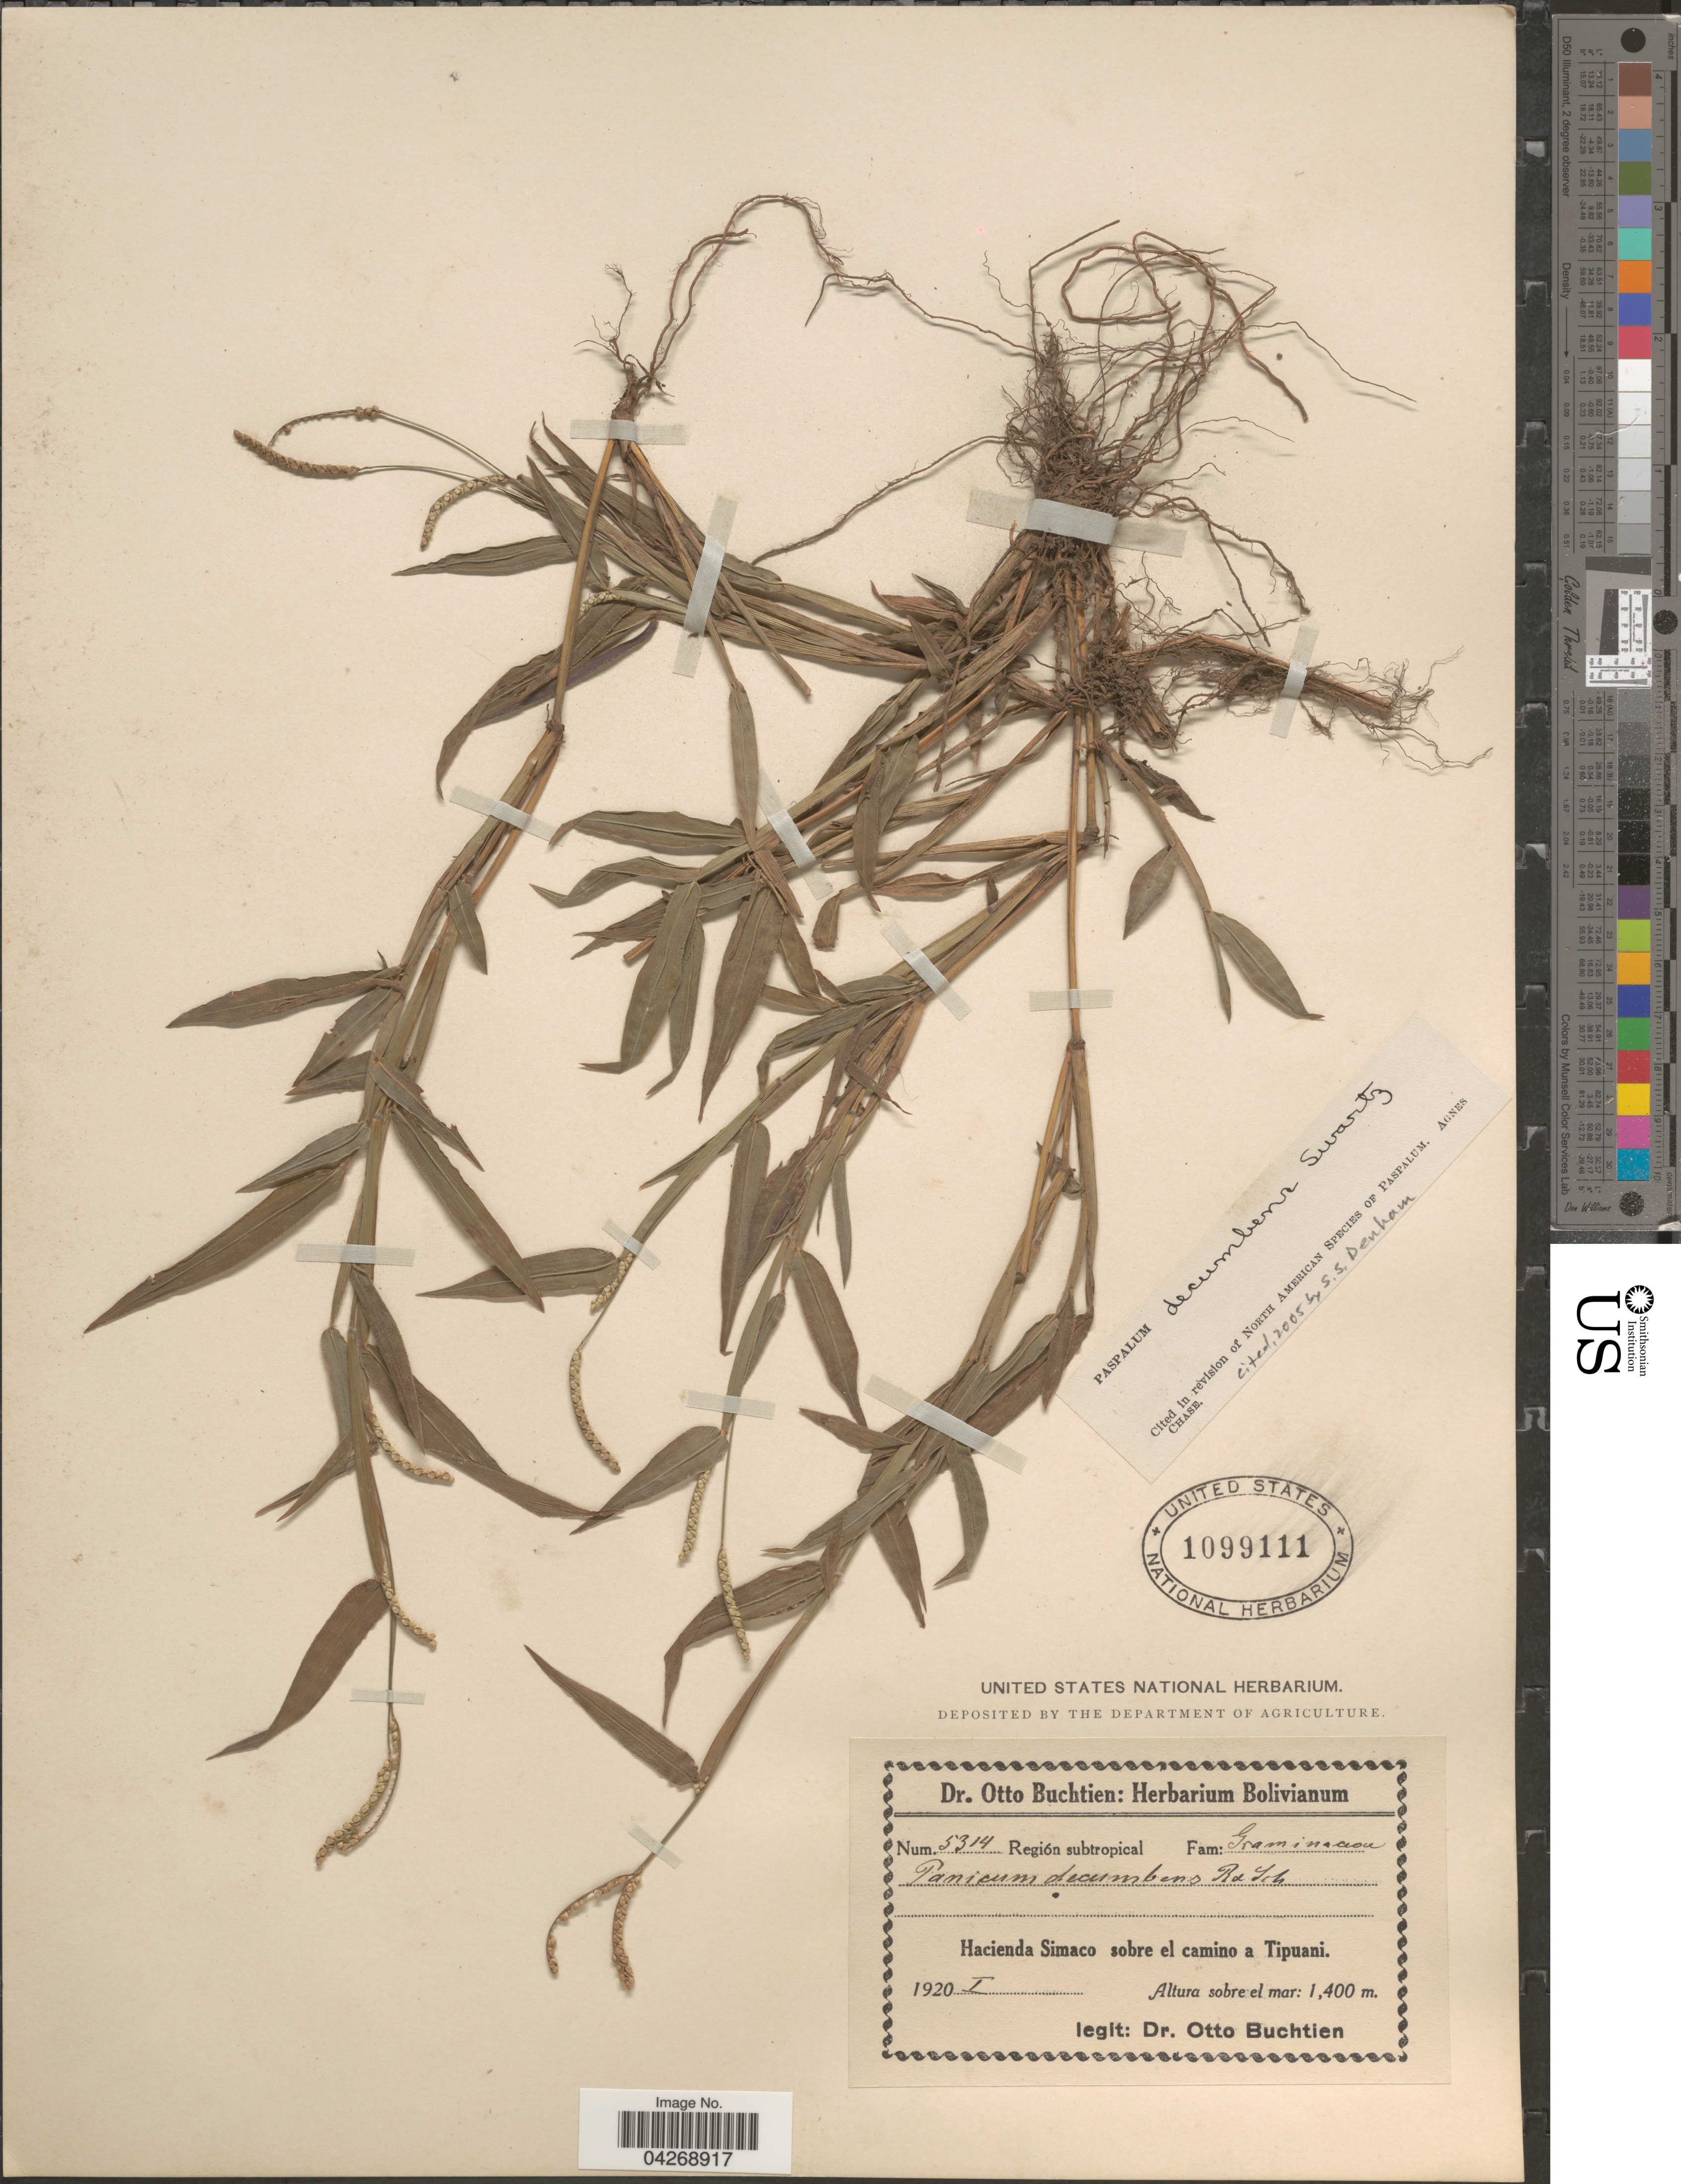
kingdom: Plantae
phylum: Tracheophyta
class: Liliopsida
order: Poales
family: Poaceae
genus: Paspalum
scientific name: Paspalum decumbens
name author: Sw.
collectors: O. Buchtien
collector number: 5314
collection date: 1920-01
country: Bolivia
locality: Región subtropical. Hacienda Simaco sobre el camino a Tipuani.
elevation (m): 1400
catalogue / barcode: US 1099111